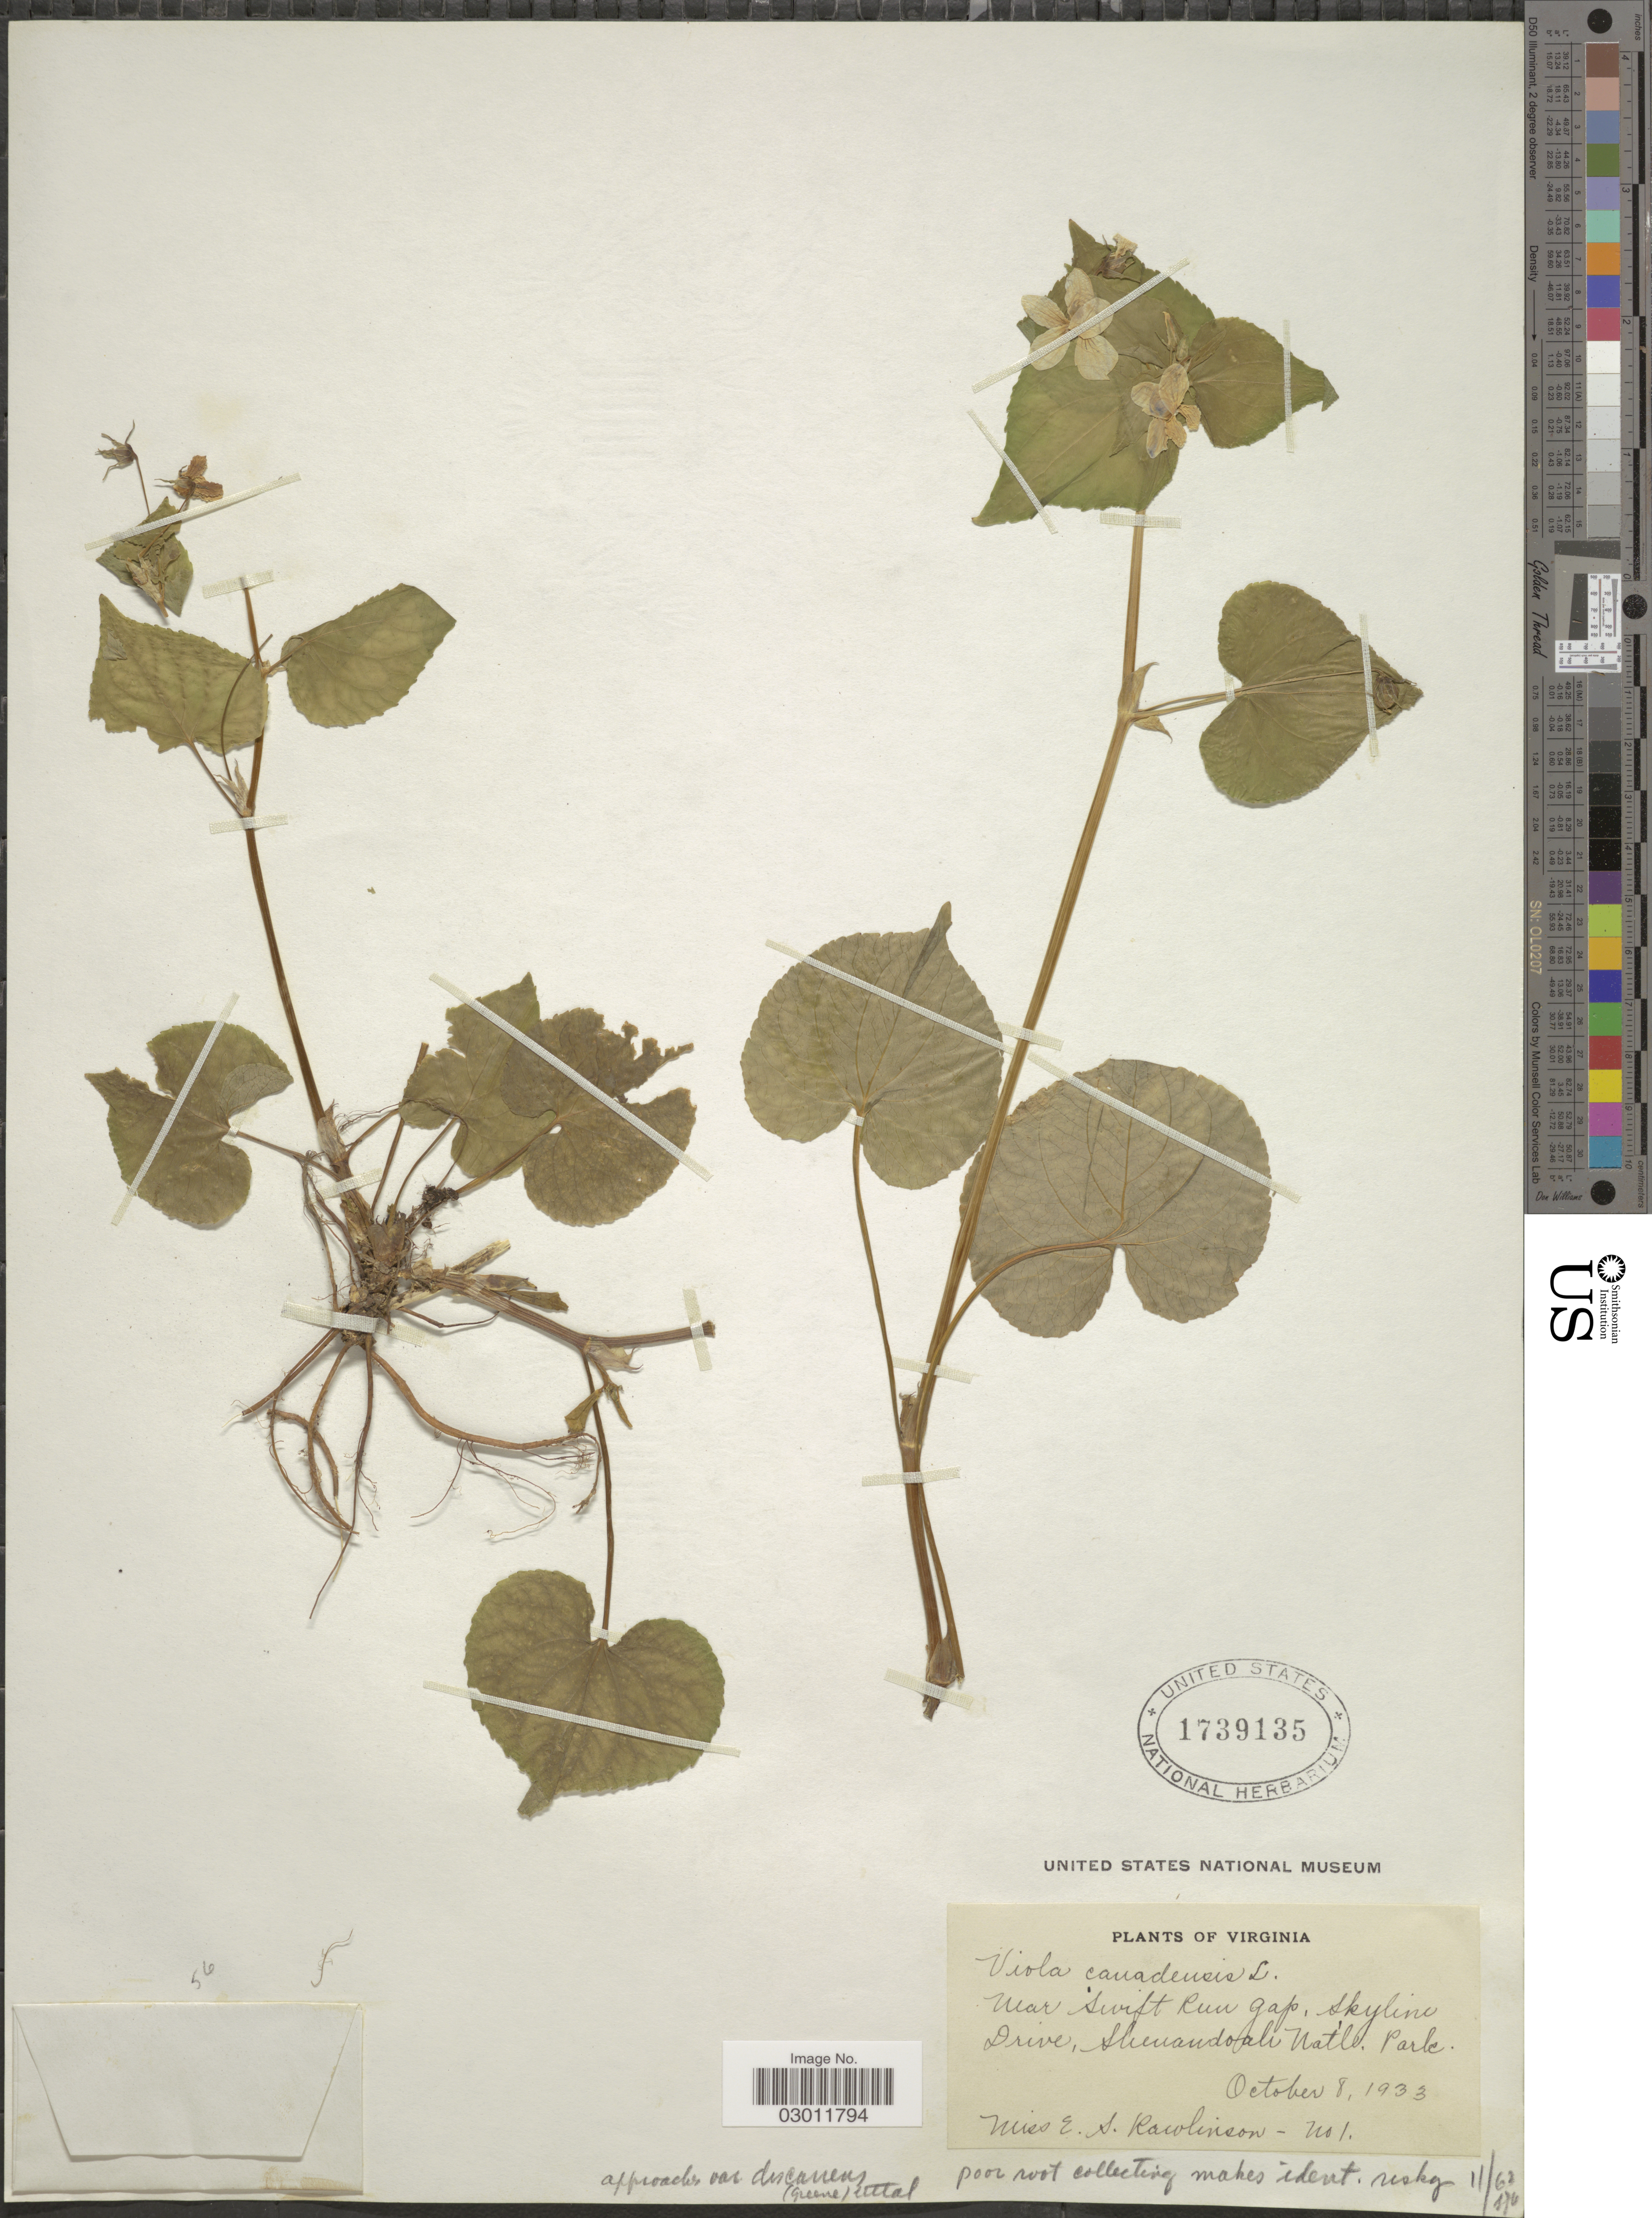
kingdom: Plantae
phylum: Tracheophyta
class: Magnoliopsida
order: Malpighiales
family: Violaceae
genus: Viola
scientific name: Viola canadensis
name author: L.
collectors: E. S. Rawlinson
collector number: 1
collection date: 1933-10-08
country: United States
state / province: Virginia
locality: Near Swift Run Gap, Skyline Drive, Shenandoah Nat'l. Park.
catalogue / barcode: US 1739135